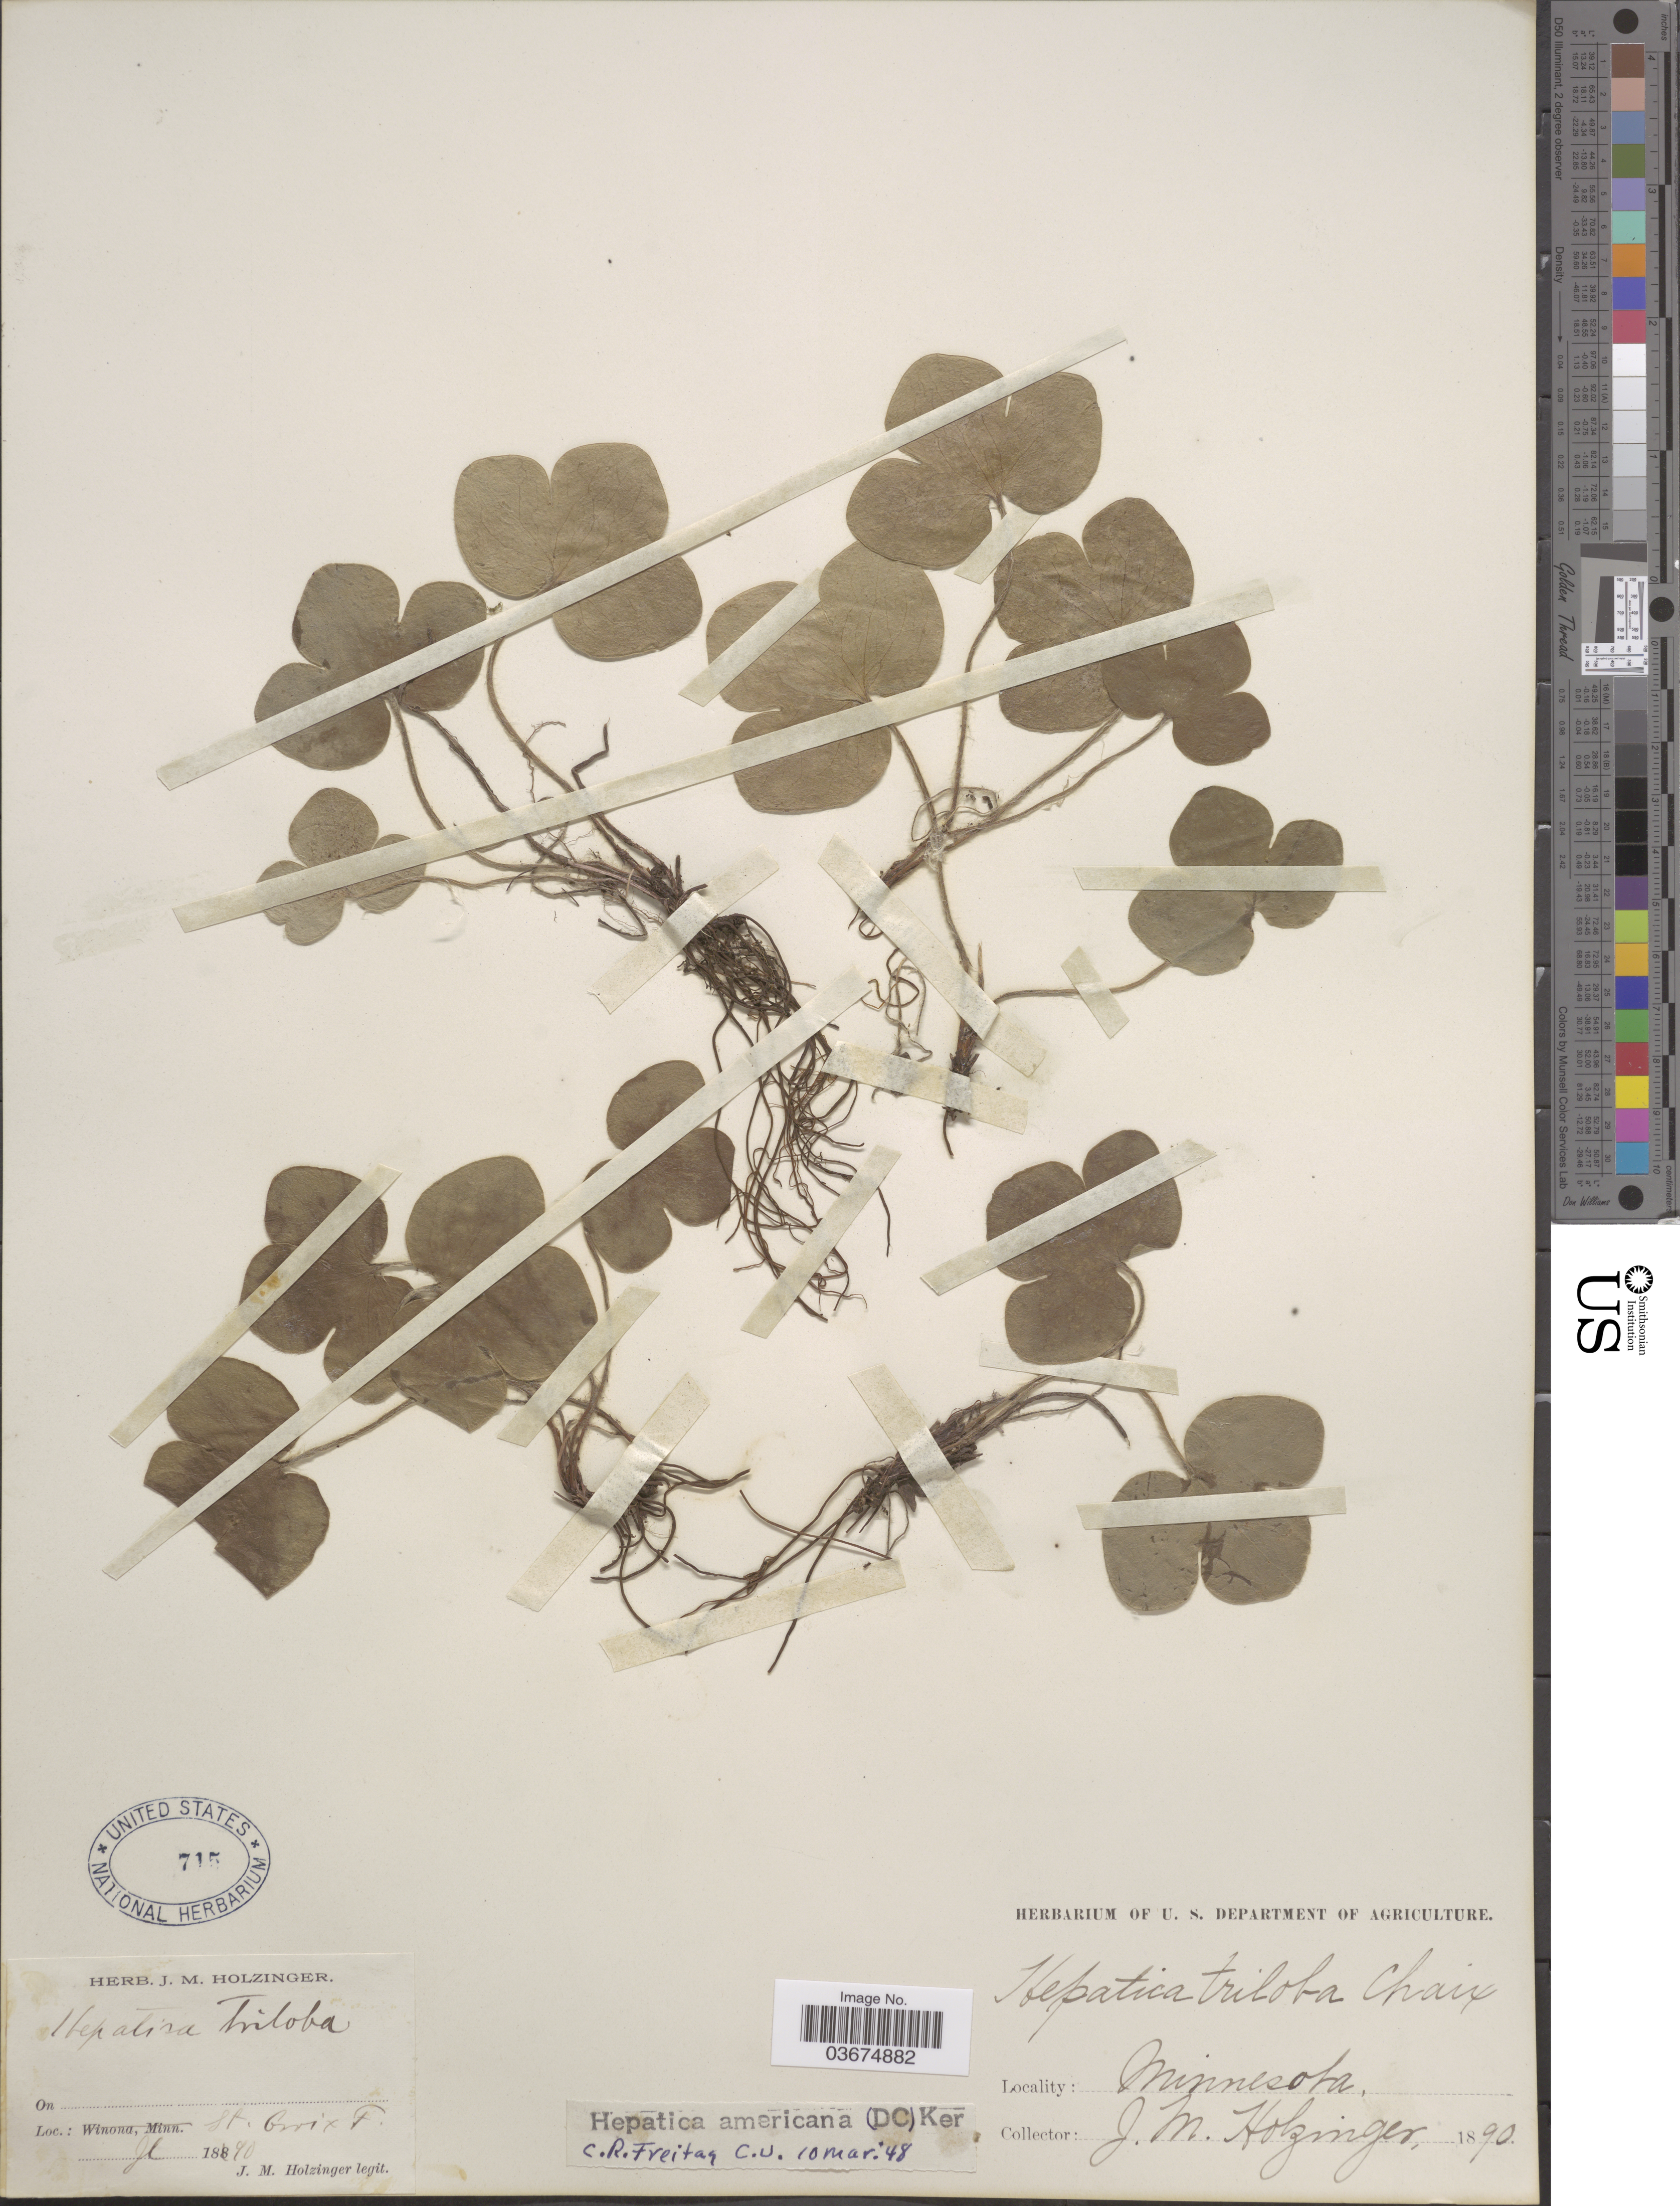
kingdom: Plantae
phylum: Tracheophyta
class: Magnoliopsida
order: Ranunculales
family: Ranunculaceae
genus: Hepatica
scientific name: Hepatica americana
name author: (DC.) Ker Gawl.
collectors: J. M. Holzinger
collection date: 1890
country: United States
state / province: Minnesota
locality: St. Croix F.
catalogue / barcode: US 715